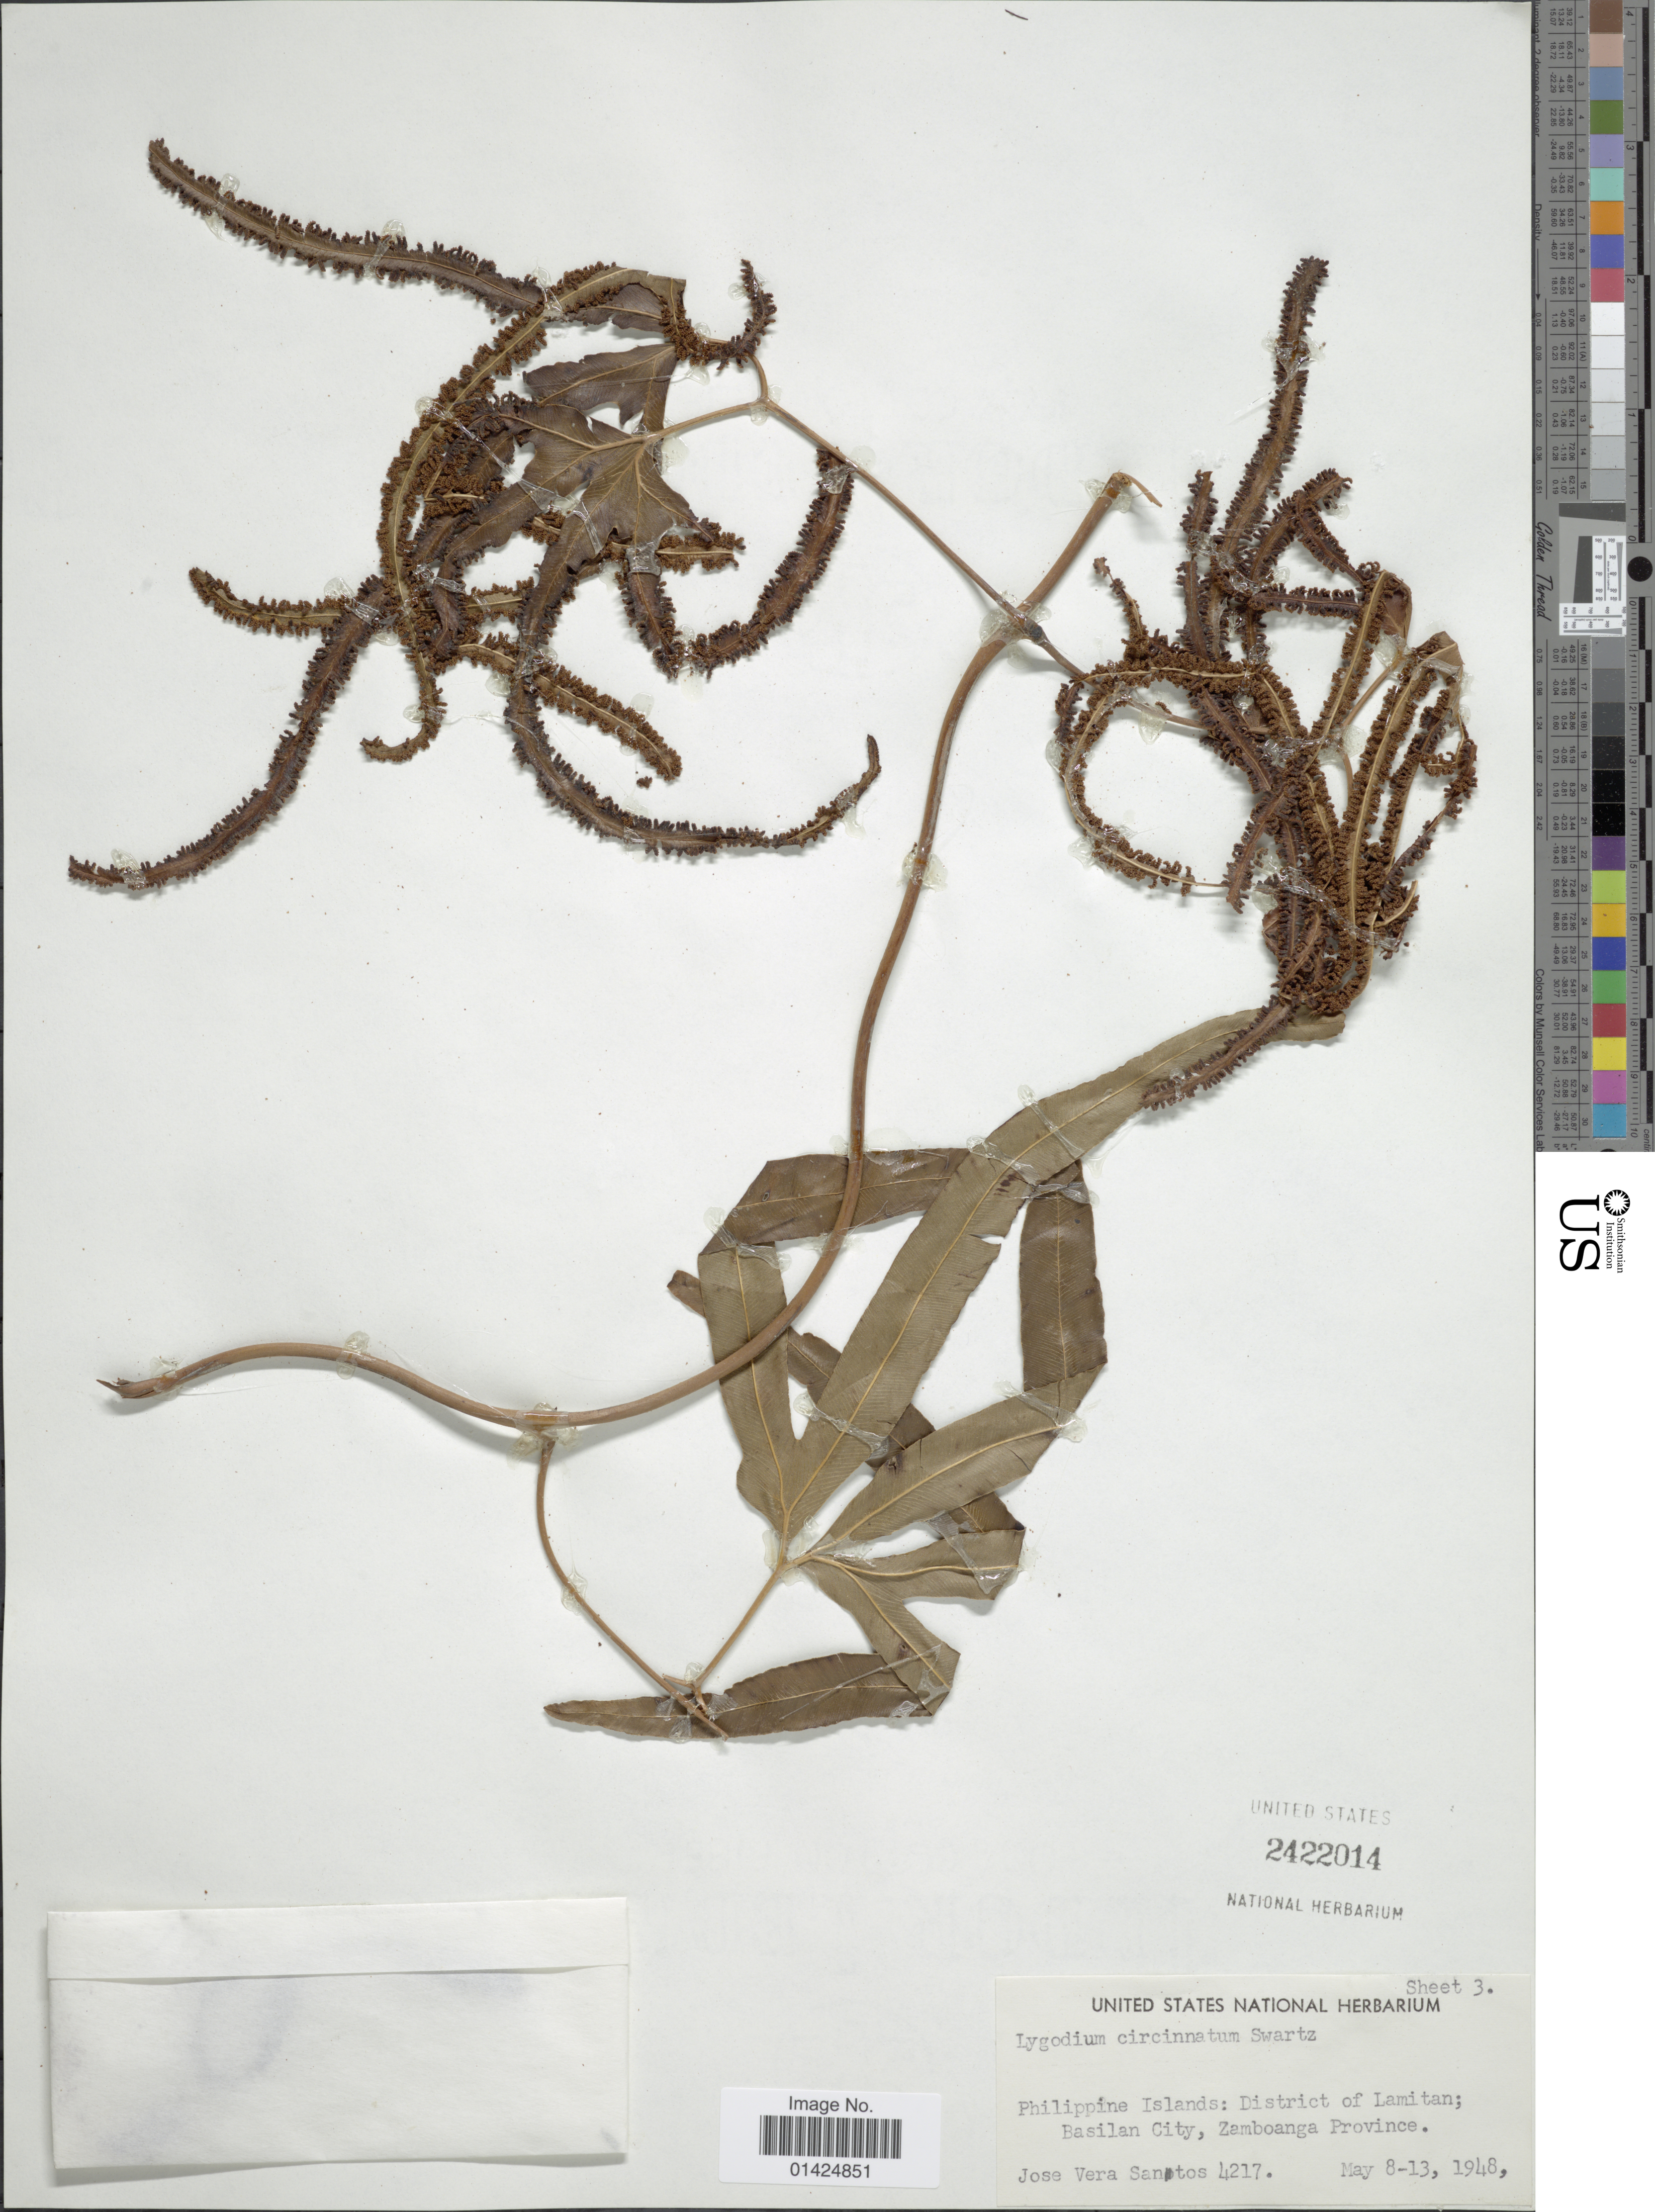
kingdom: Plantae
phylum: Tracheophyta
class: Polypodiopsida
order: Schizaeales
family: Lygodiaceae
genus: Lygodium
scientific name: Lygodium circinnatum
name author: (Burm. f.) Sw.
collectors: J. V. Santos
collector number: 4217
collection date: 1948-05-08/1948-05-13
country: Philippines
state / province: Muslim Mindanao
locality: District of Lamitan; Basilan City, Zamboanga Province.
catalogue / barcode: US 2422014